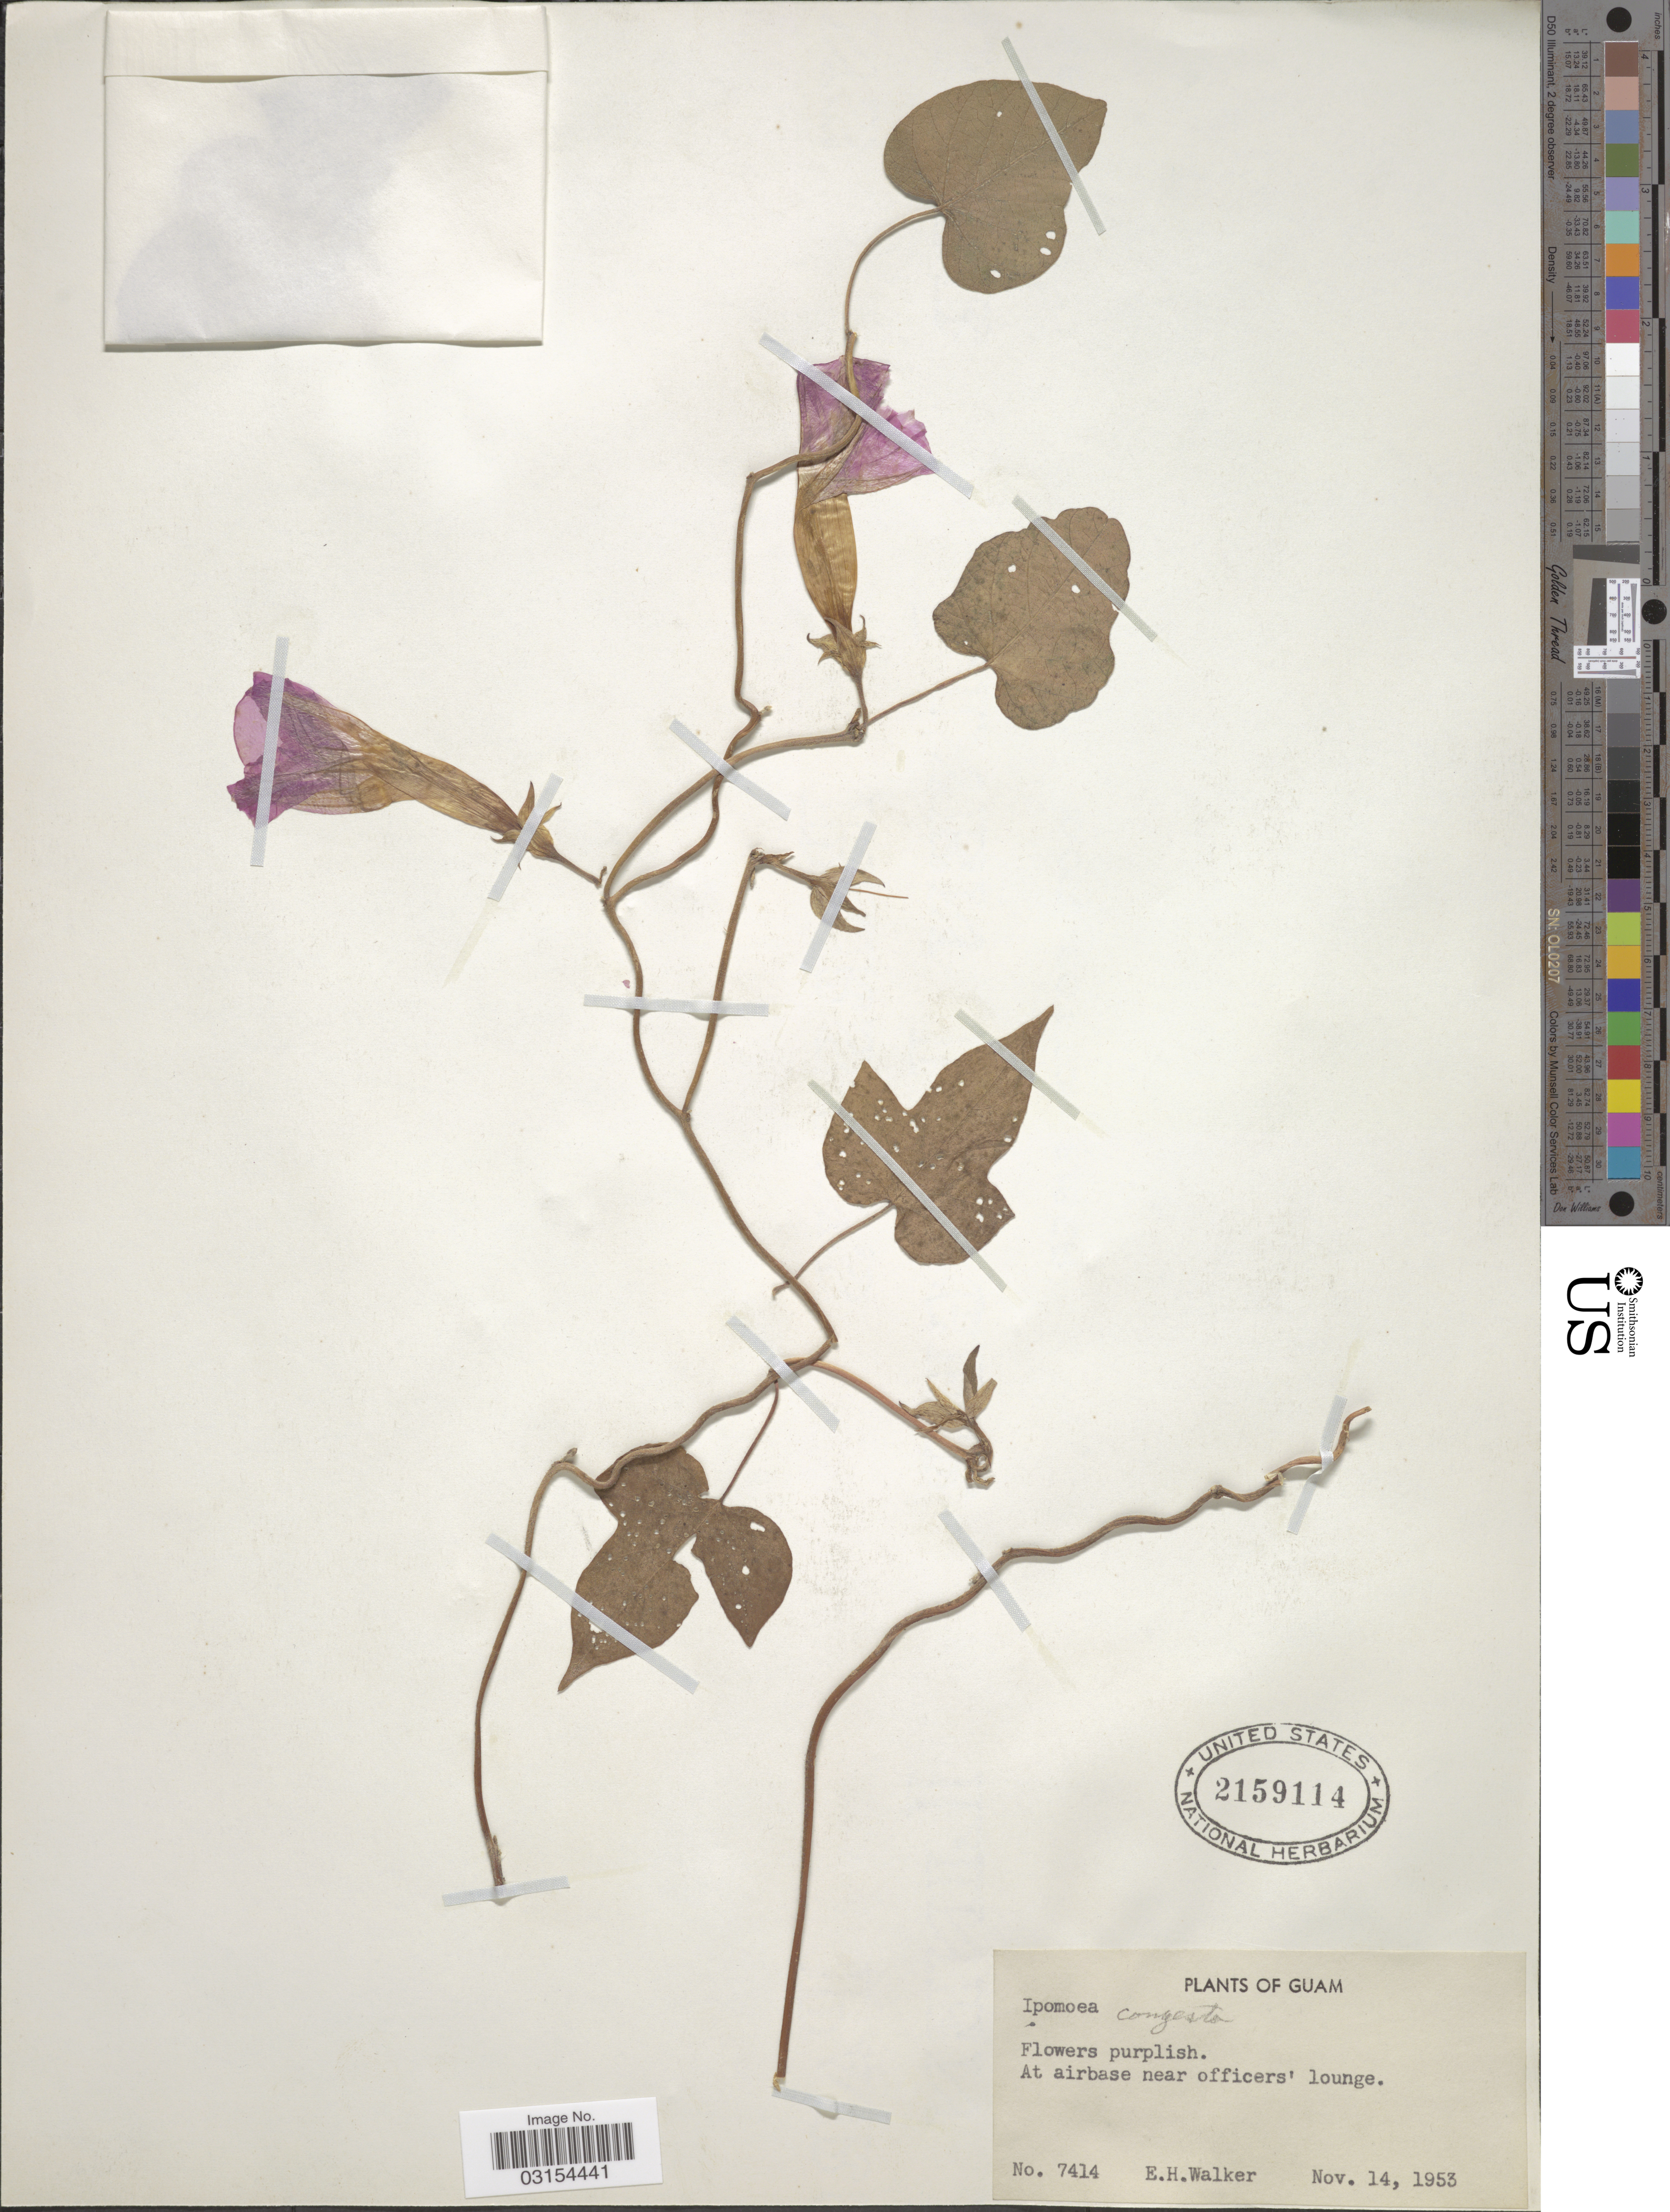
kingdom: Plantae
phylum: Tracheophyta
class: Magnoliopsida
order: Solanales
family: Convolvulaceae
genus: Ipomoea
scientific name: Ipomoea indica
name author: (Burm.) Merr.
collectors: E. H. Walker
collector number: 7414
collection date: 1953-11-14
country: Guam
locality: At airbase near officer's lounge.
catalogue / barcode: US 2159114